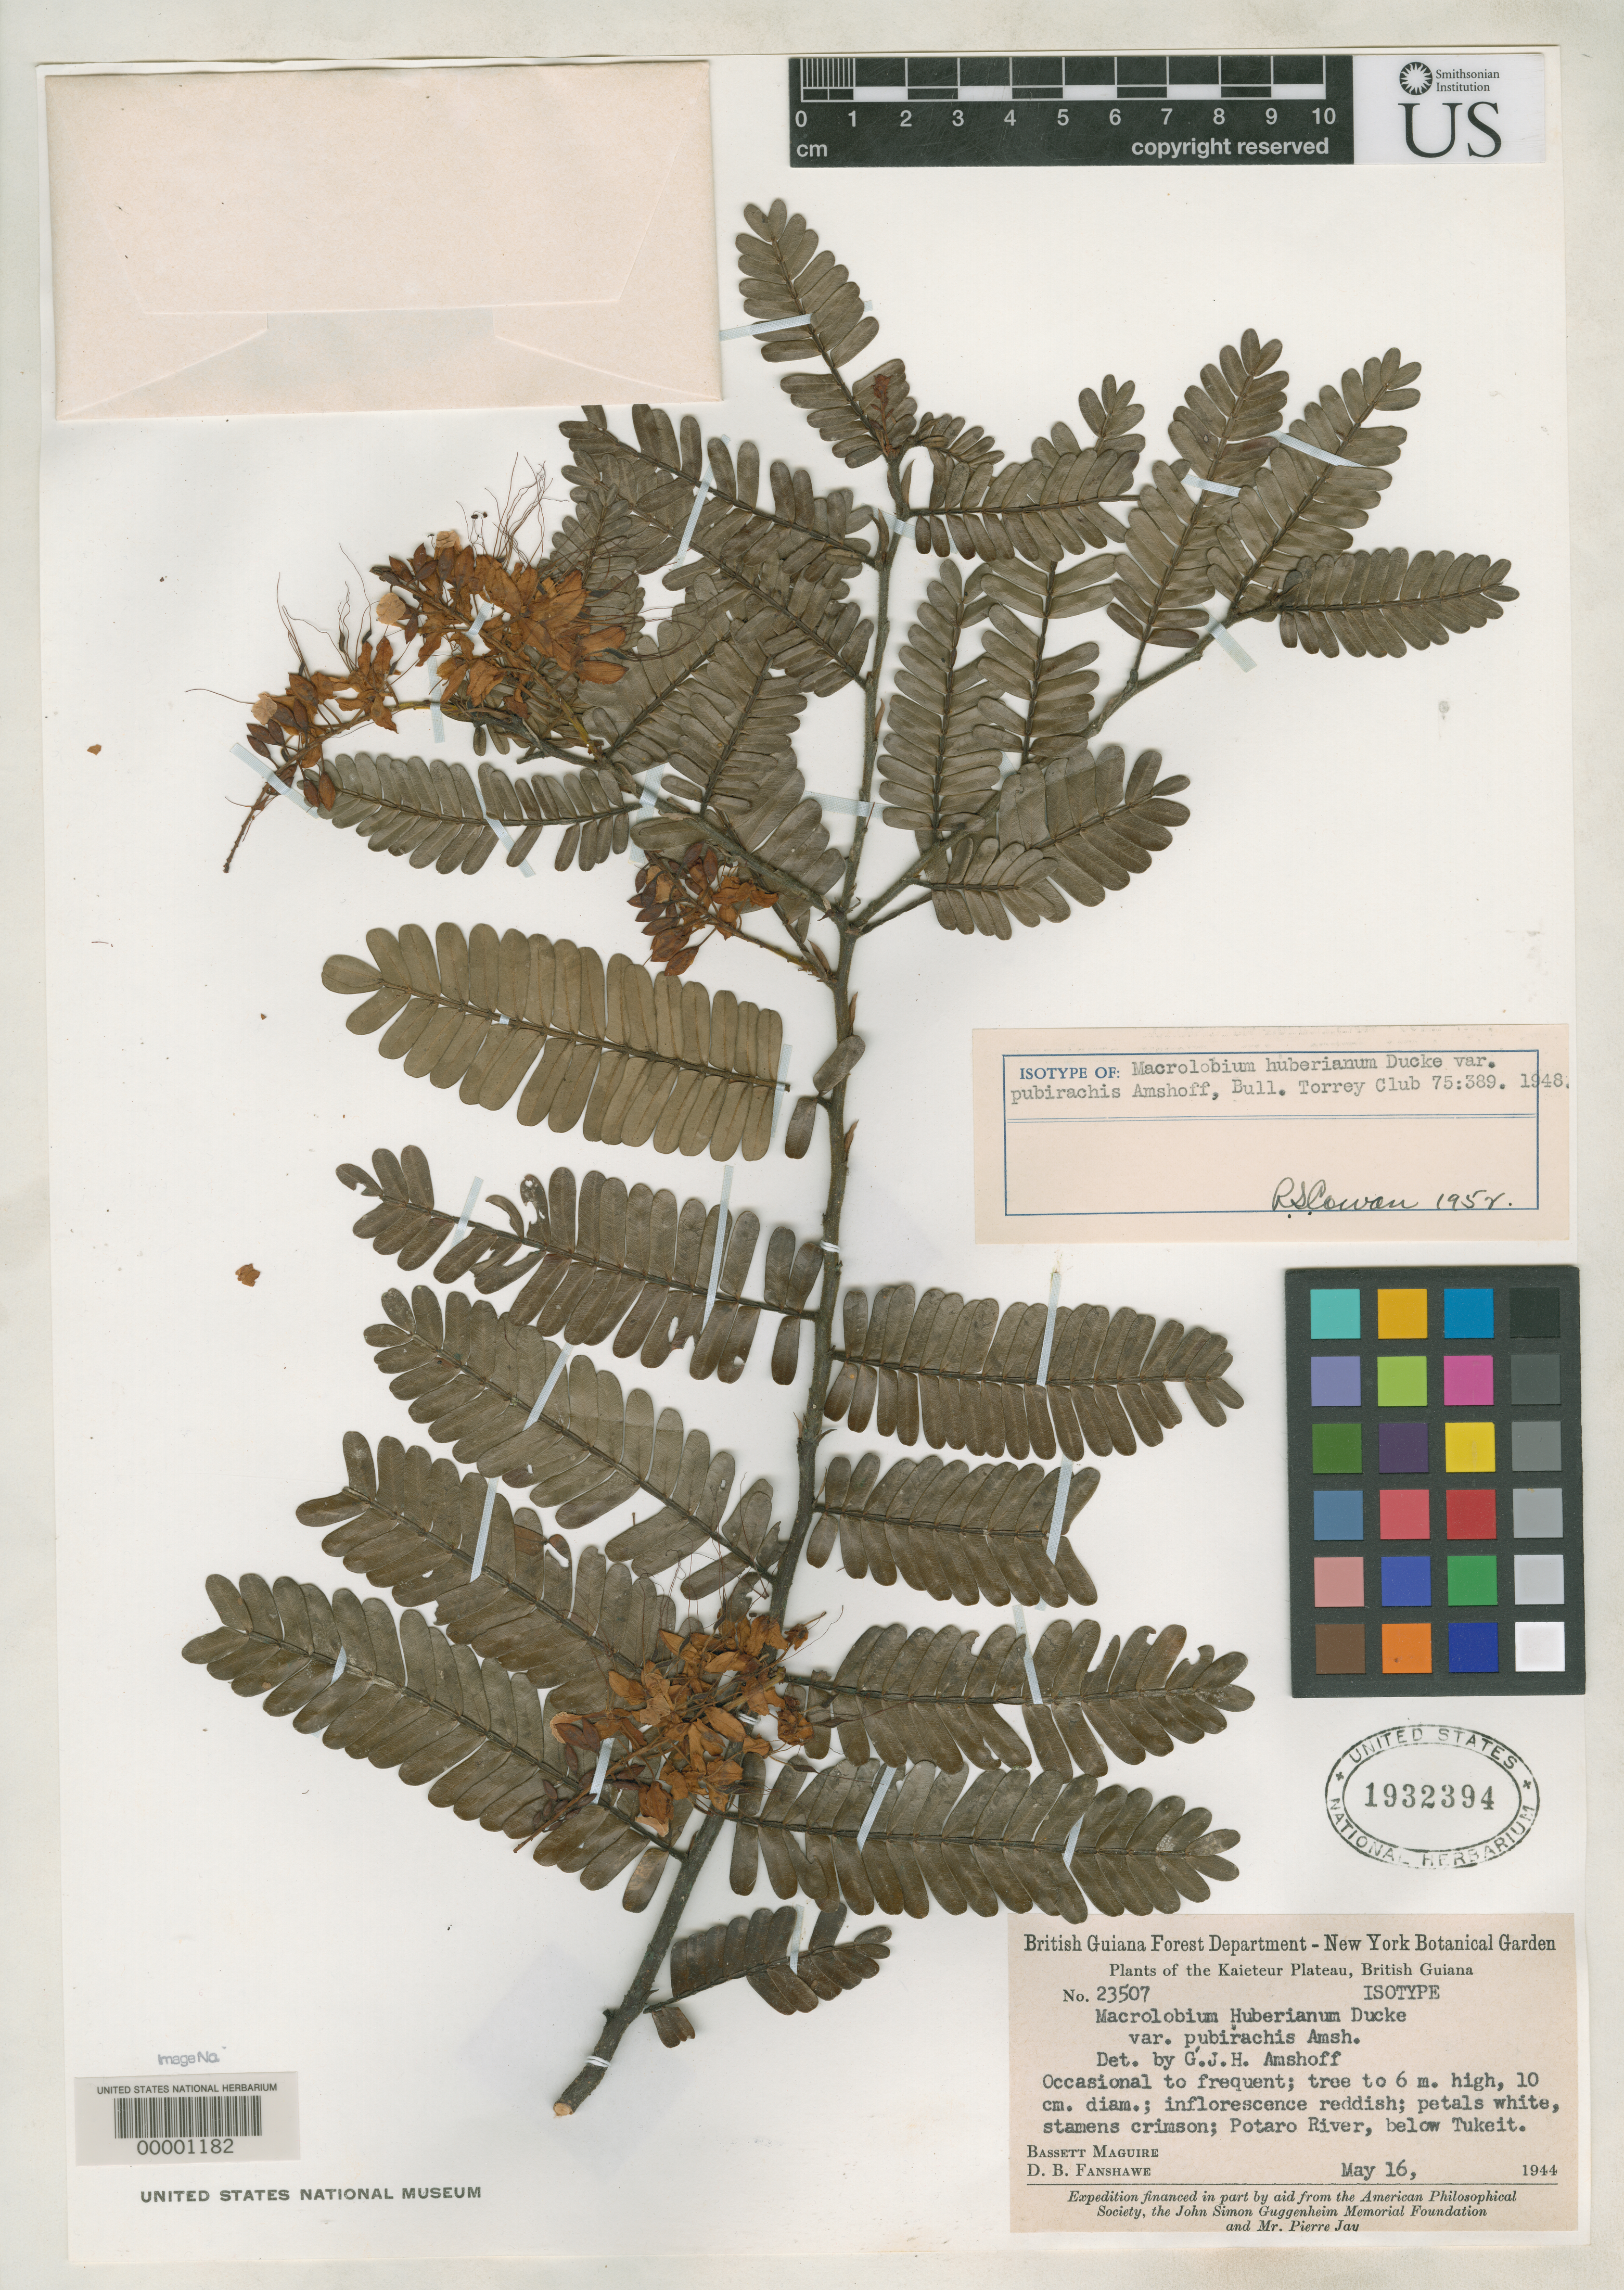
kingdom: Plantae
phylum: Tracheophyta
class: Magnoliopsida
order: Fabales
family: Fabaceae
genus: Macrolobium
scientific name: Macrolobium huberianum var. pubirachis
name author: Amshoff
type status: Isotype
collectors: B. Maguire & D. B. Fanshawe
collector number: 23507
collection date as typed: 16 May 1944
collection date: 1944-05-16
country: Guyana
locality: Kaieteur Plateau, Potaro River, below Tukeit.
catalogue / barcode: US 1932394